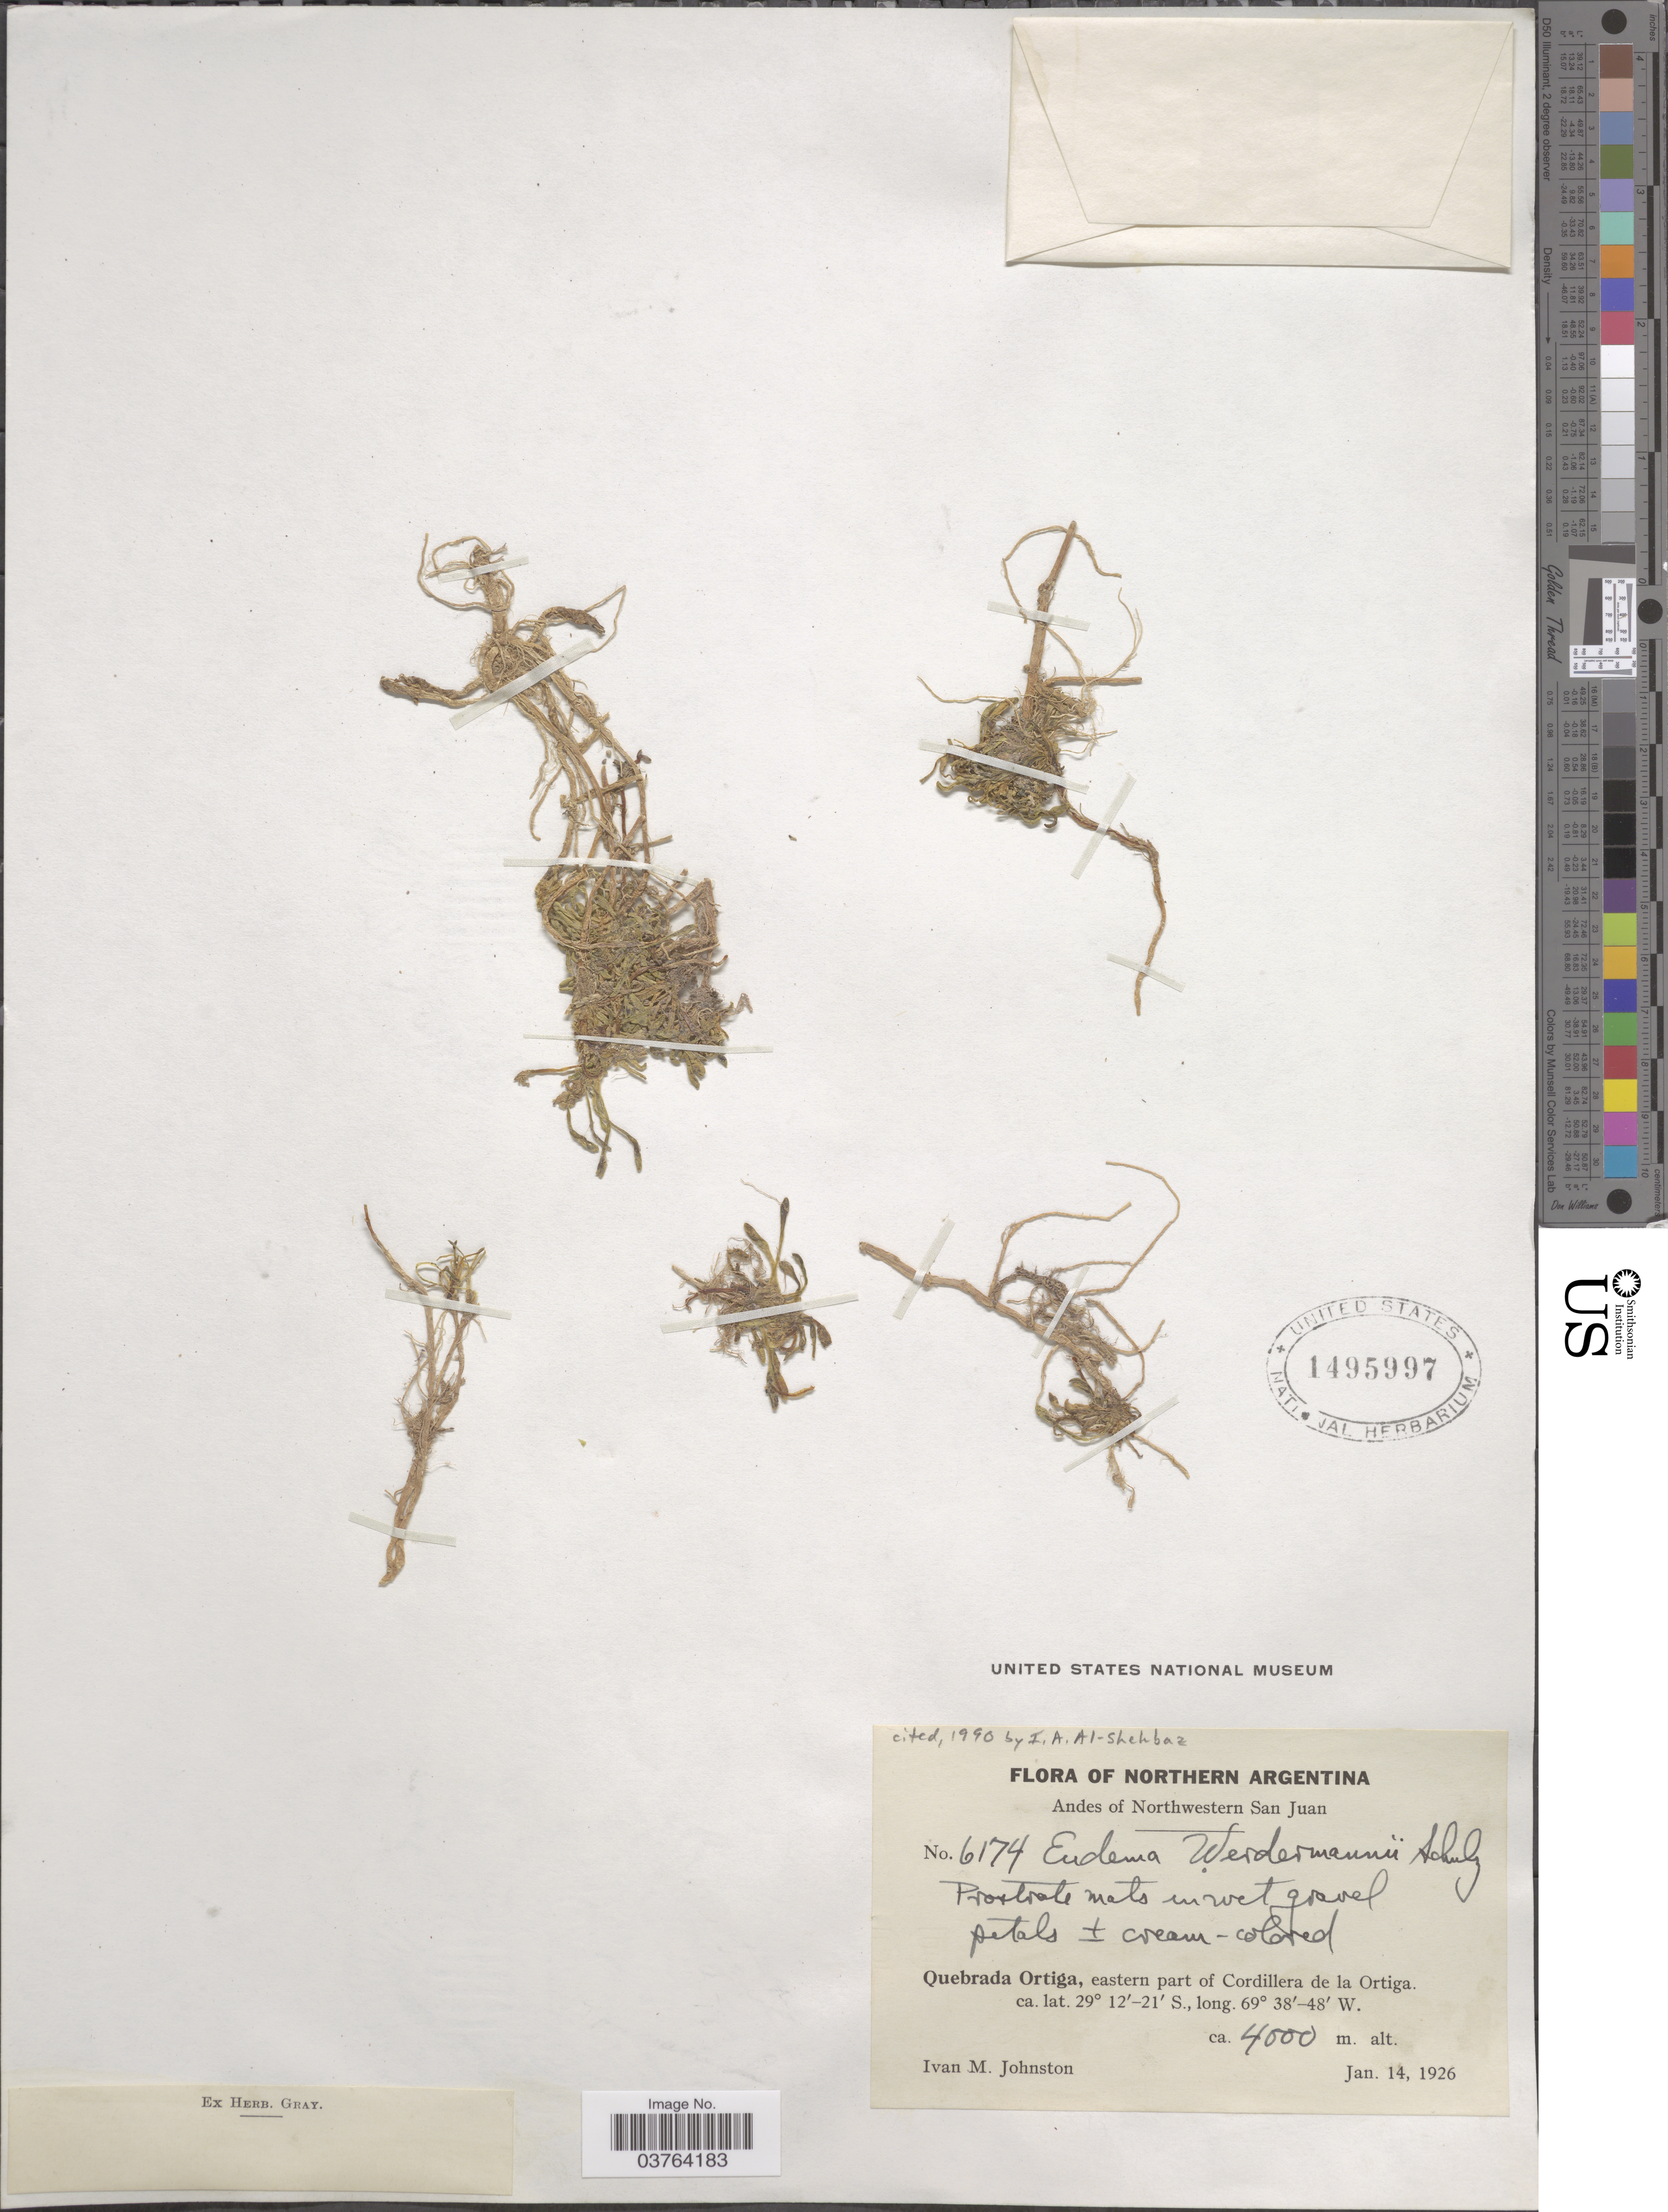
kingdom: Plantae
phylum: Tracheophyta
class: Magnoliopsida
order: Brassicales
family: Brassicaceae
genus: Eudema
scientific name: Eudema werdermannii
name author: O.E. Schulz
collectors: I.M. Johnston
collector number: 6174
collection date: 1926-01-14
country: Argentina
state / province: San Juan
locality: Northern Argentina. Andes of Northwestern San Juan. Quebrada Ortiga, eastern part of Cordillera de la Ortiga.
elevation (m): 4000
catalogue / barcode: US 1495997